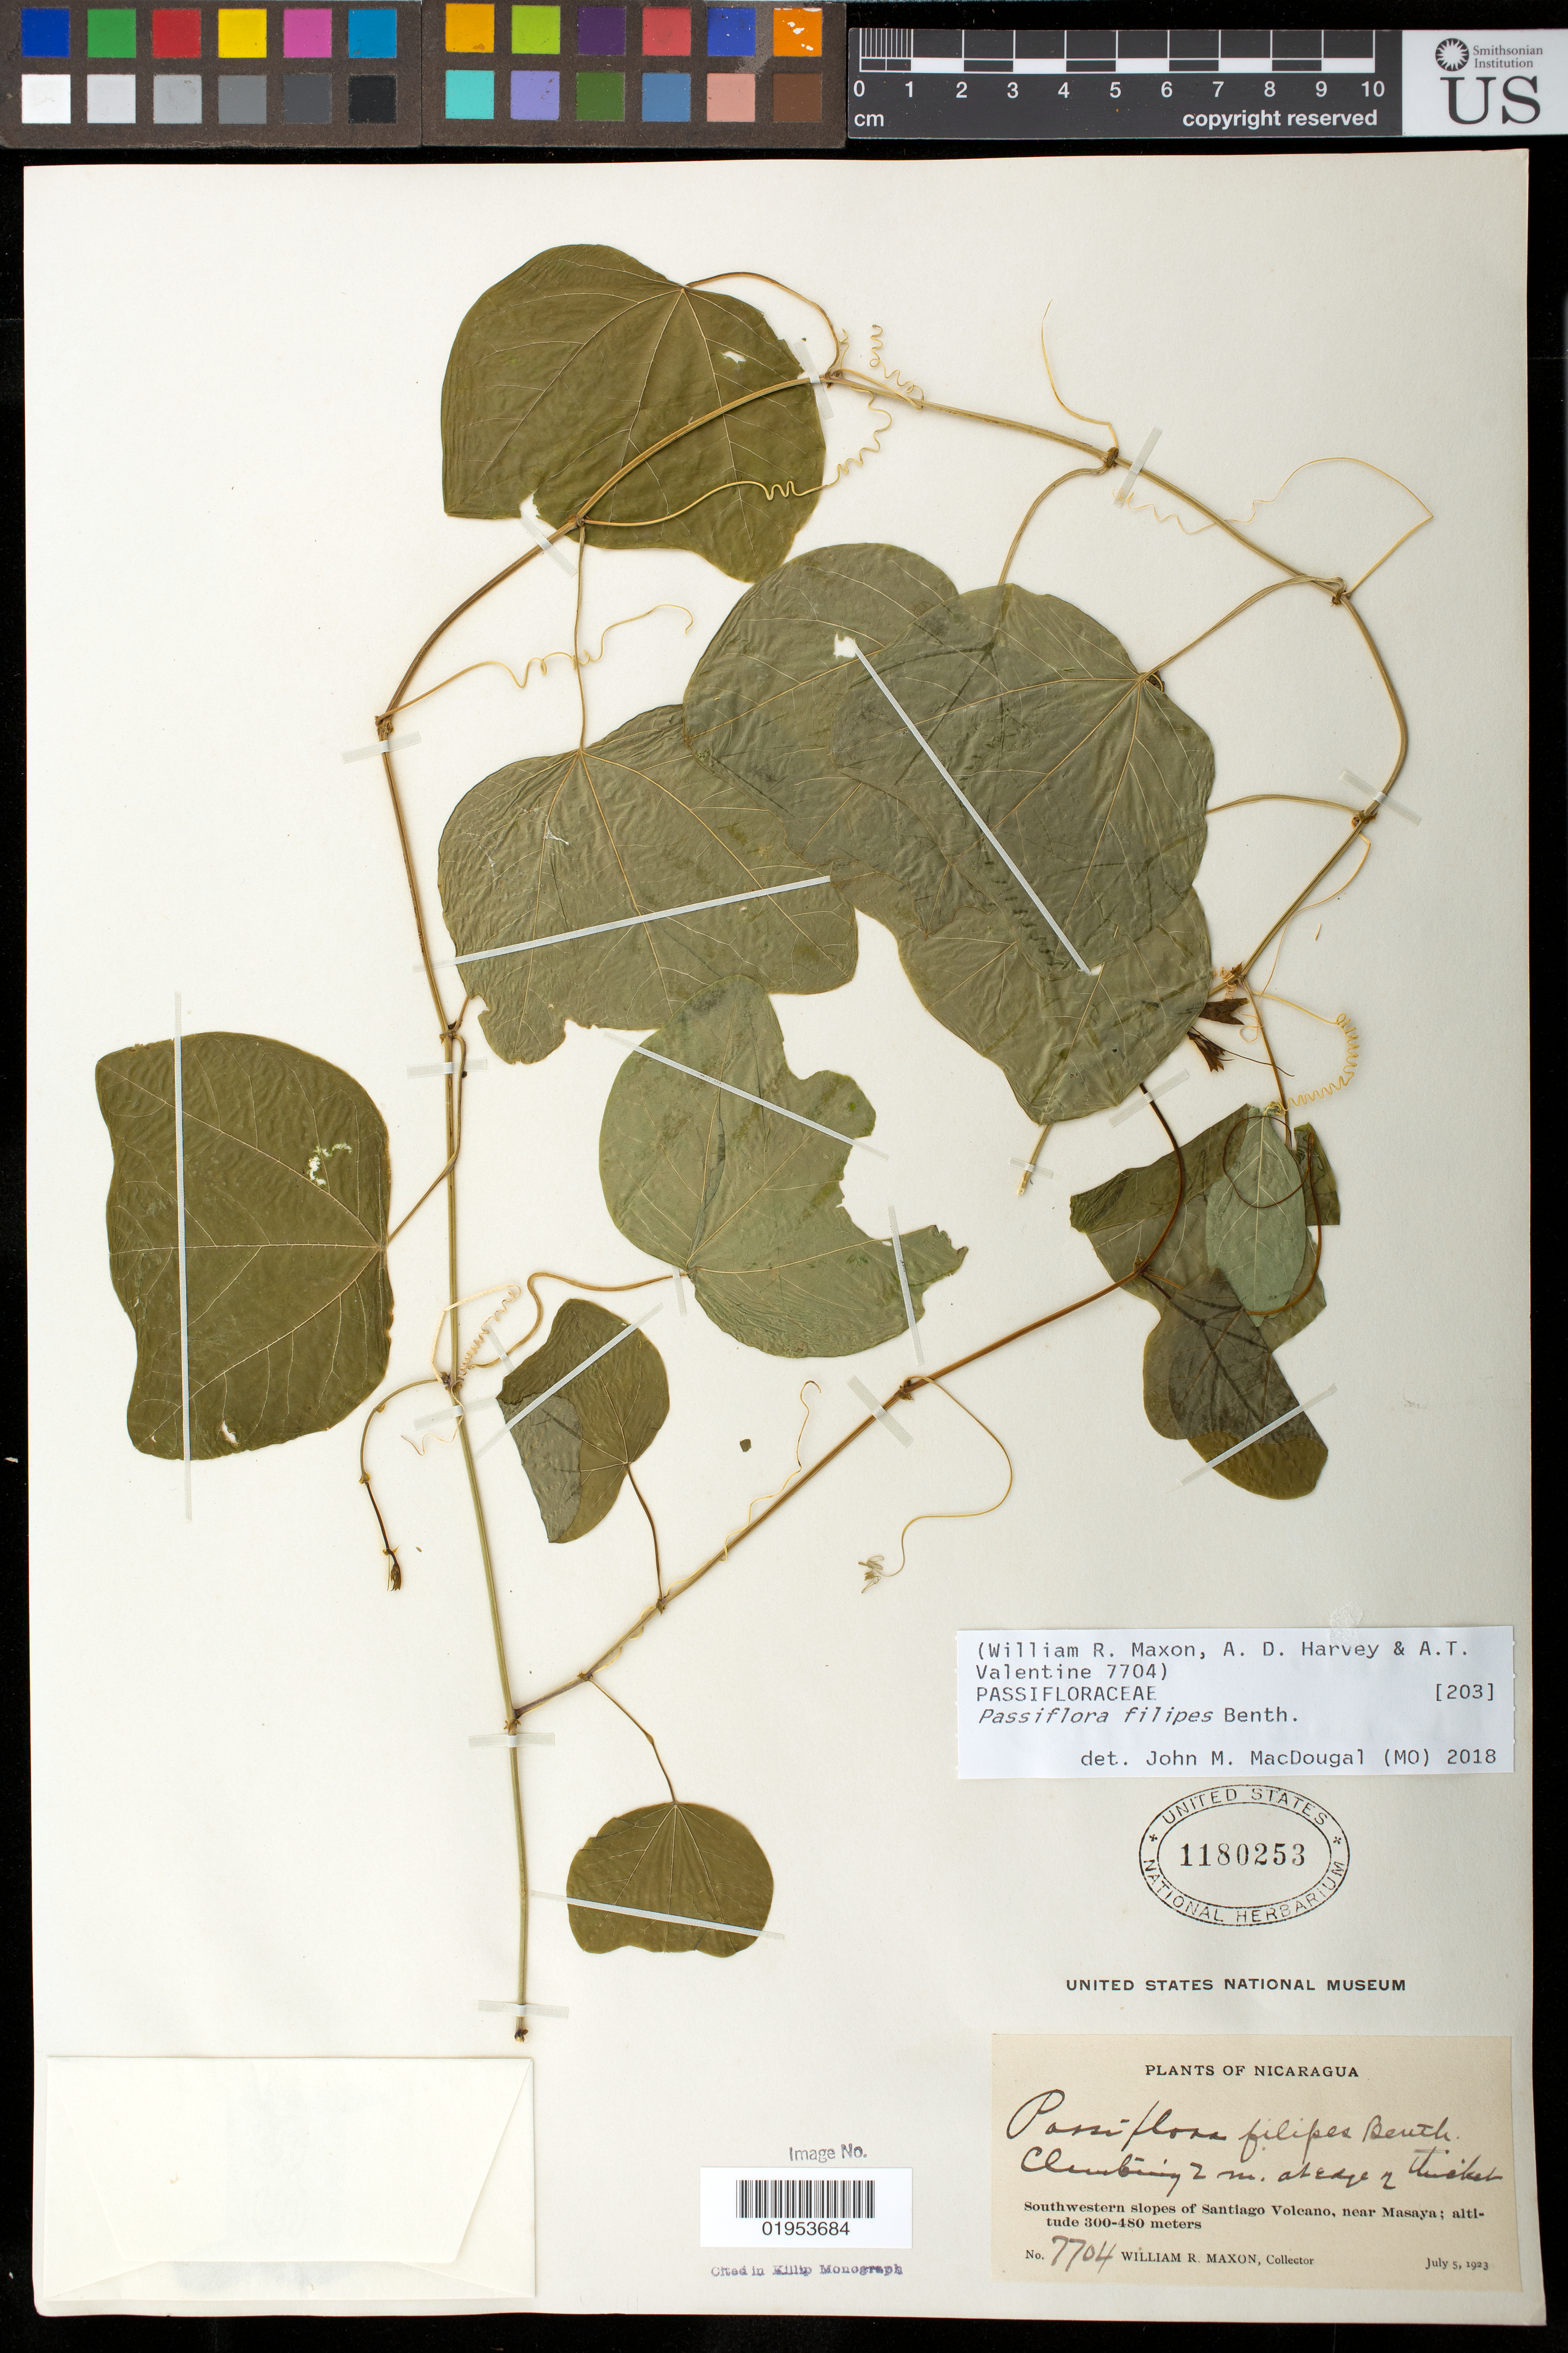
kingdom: Plantae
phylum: Tracheophyta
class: Magnoliopsida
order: Malpighiales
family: Passifloraceae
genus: Passiflora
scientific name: Passiflora filipes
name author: Benth.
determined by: MacDougal, John M.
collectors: W. R. Maxon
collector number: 7704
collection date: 1923-07-05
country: Nicaragua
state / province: Masaya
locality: SW slopes of Santiago Volcano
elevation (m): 300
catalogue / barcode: US 1180253